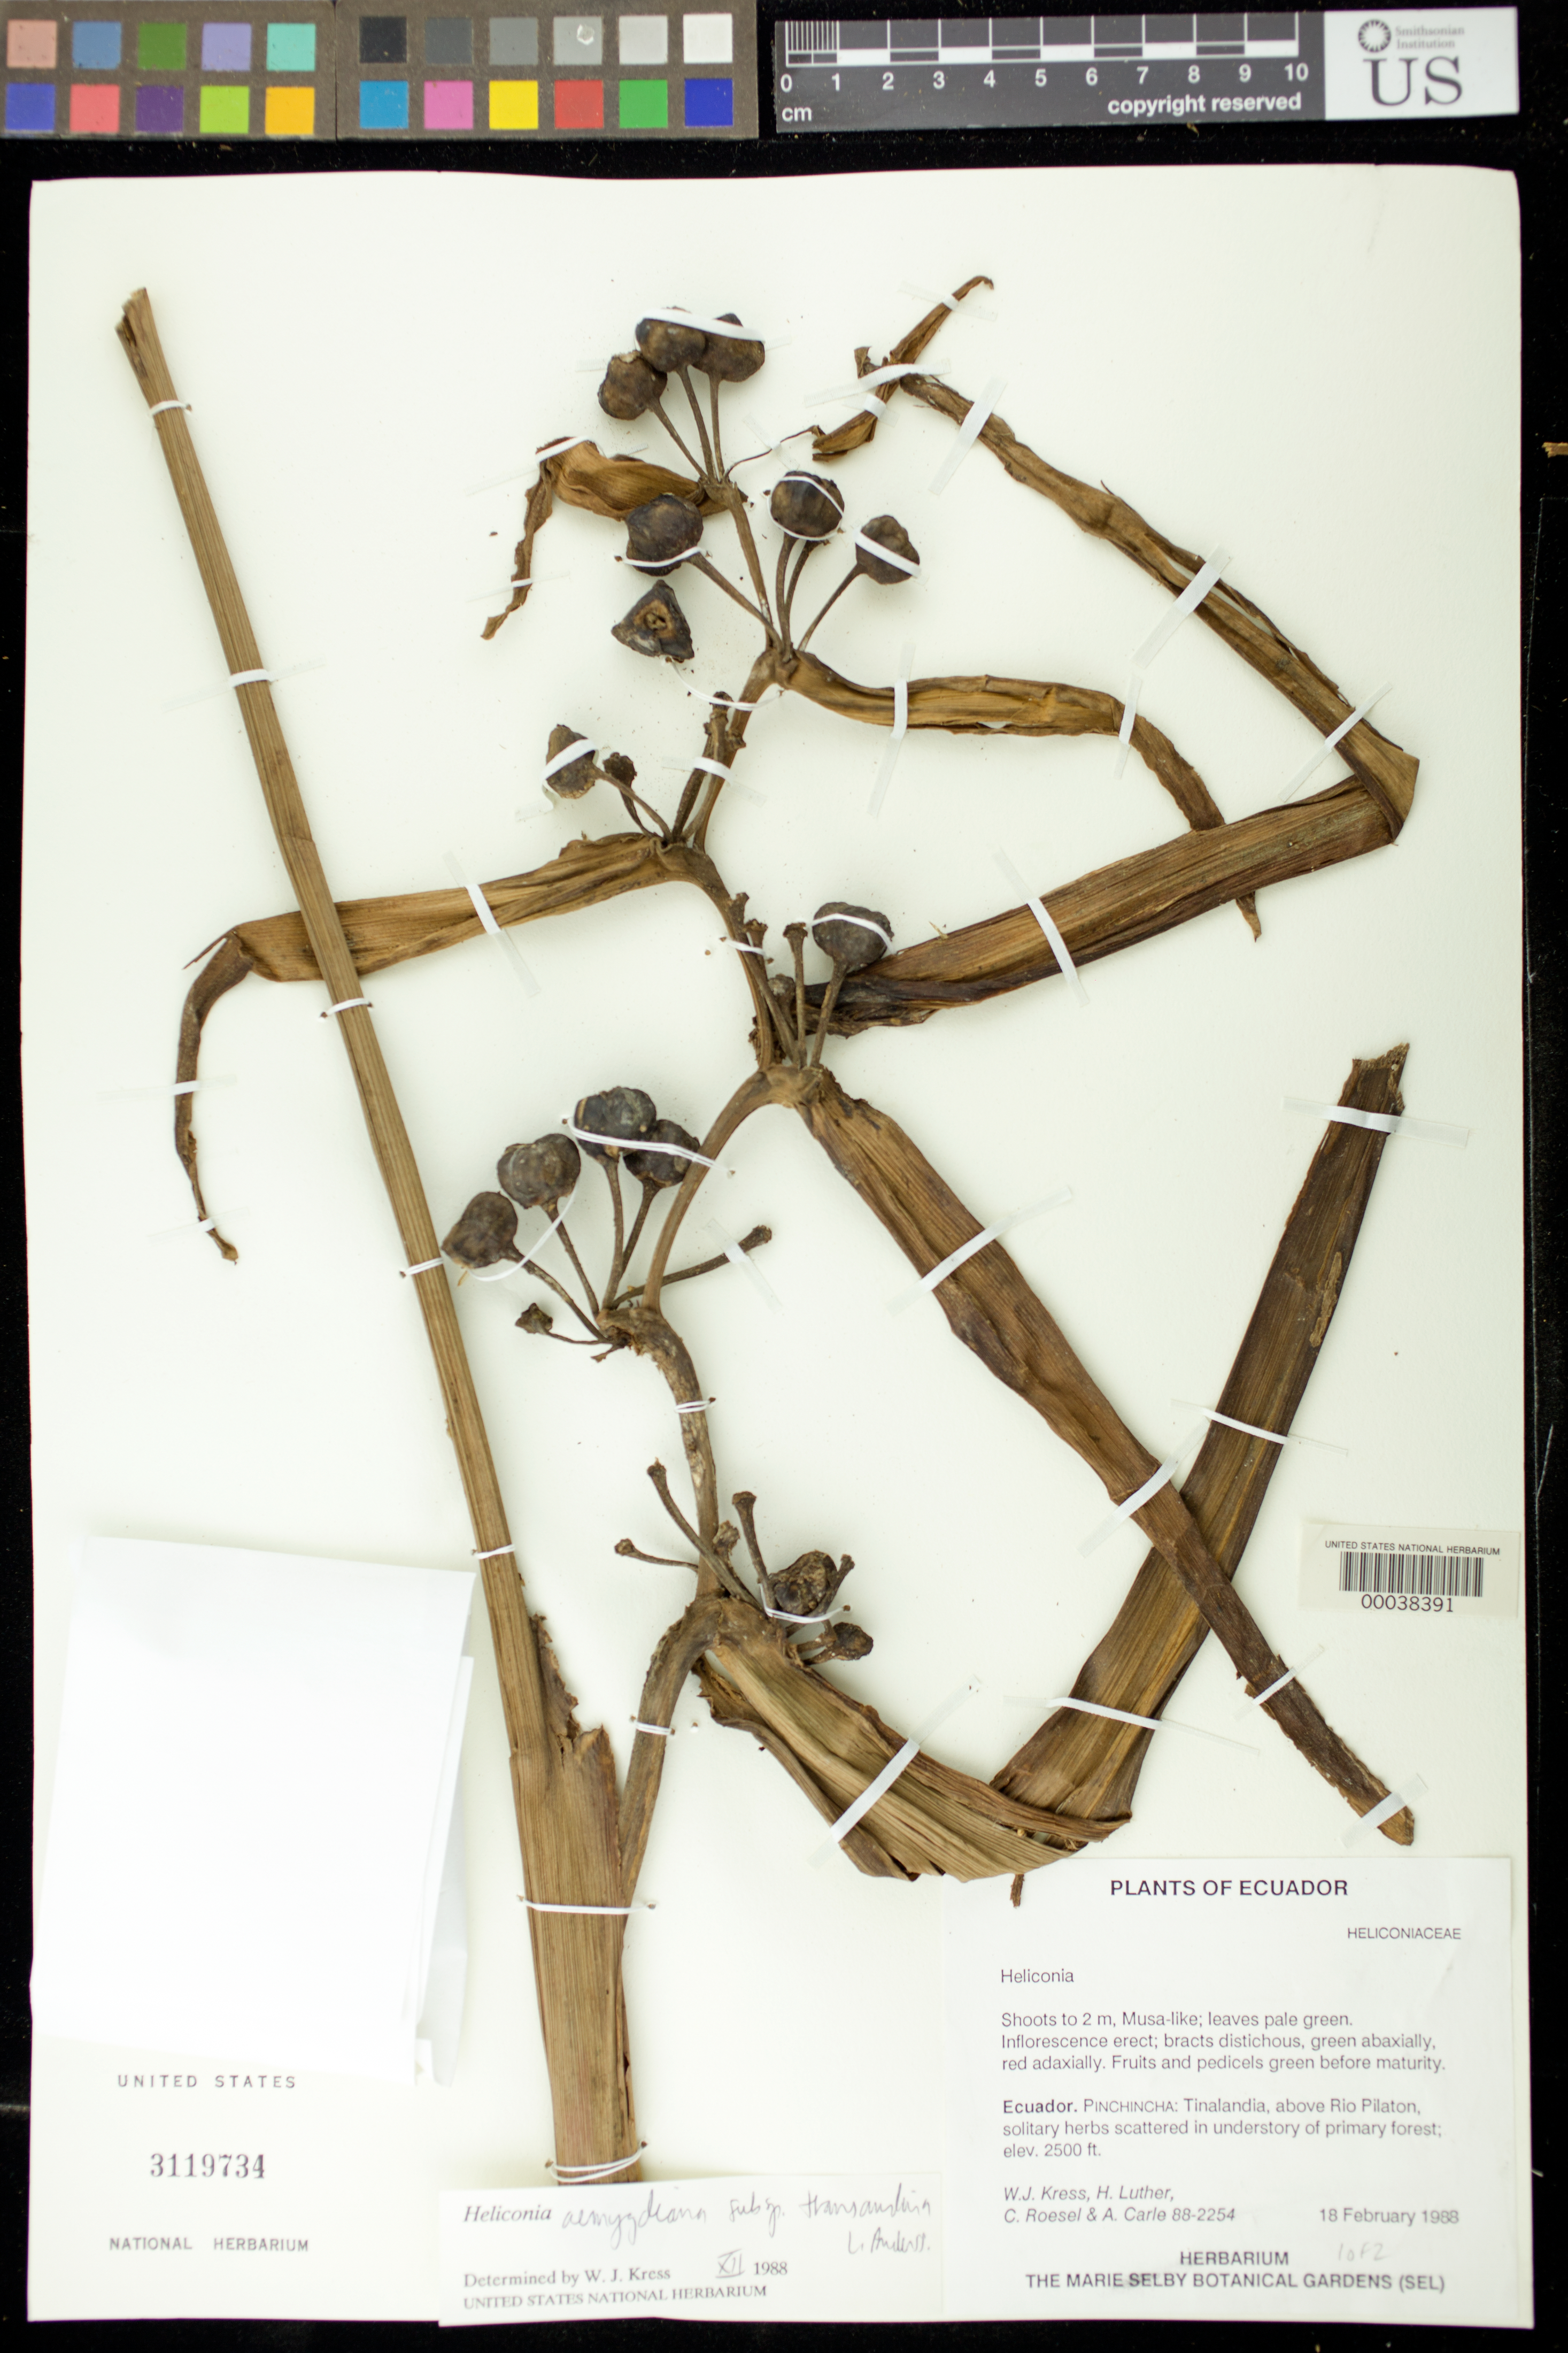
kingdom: Plantae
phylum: Tracheophyta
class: Liliopsida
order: Zingiberales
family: Heliconiaceae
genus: Heliconia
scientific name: Heliconia aemygdiana subsp. transandina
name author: L. Andersson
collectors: W. J. Kress, Harry E. Luther, C. S. Roesel & A. Carle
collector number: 88-2254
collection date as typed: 18 Feb 1988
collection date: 1988-02-18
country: Ecuador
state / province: Pichincha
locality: Tinalandia, above Rio pilaton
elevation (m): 762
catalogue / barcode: US 3119734